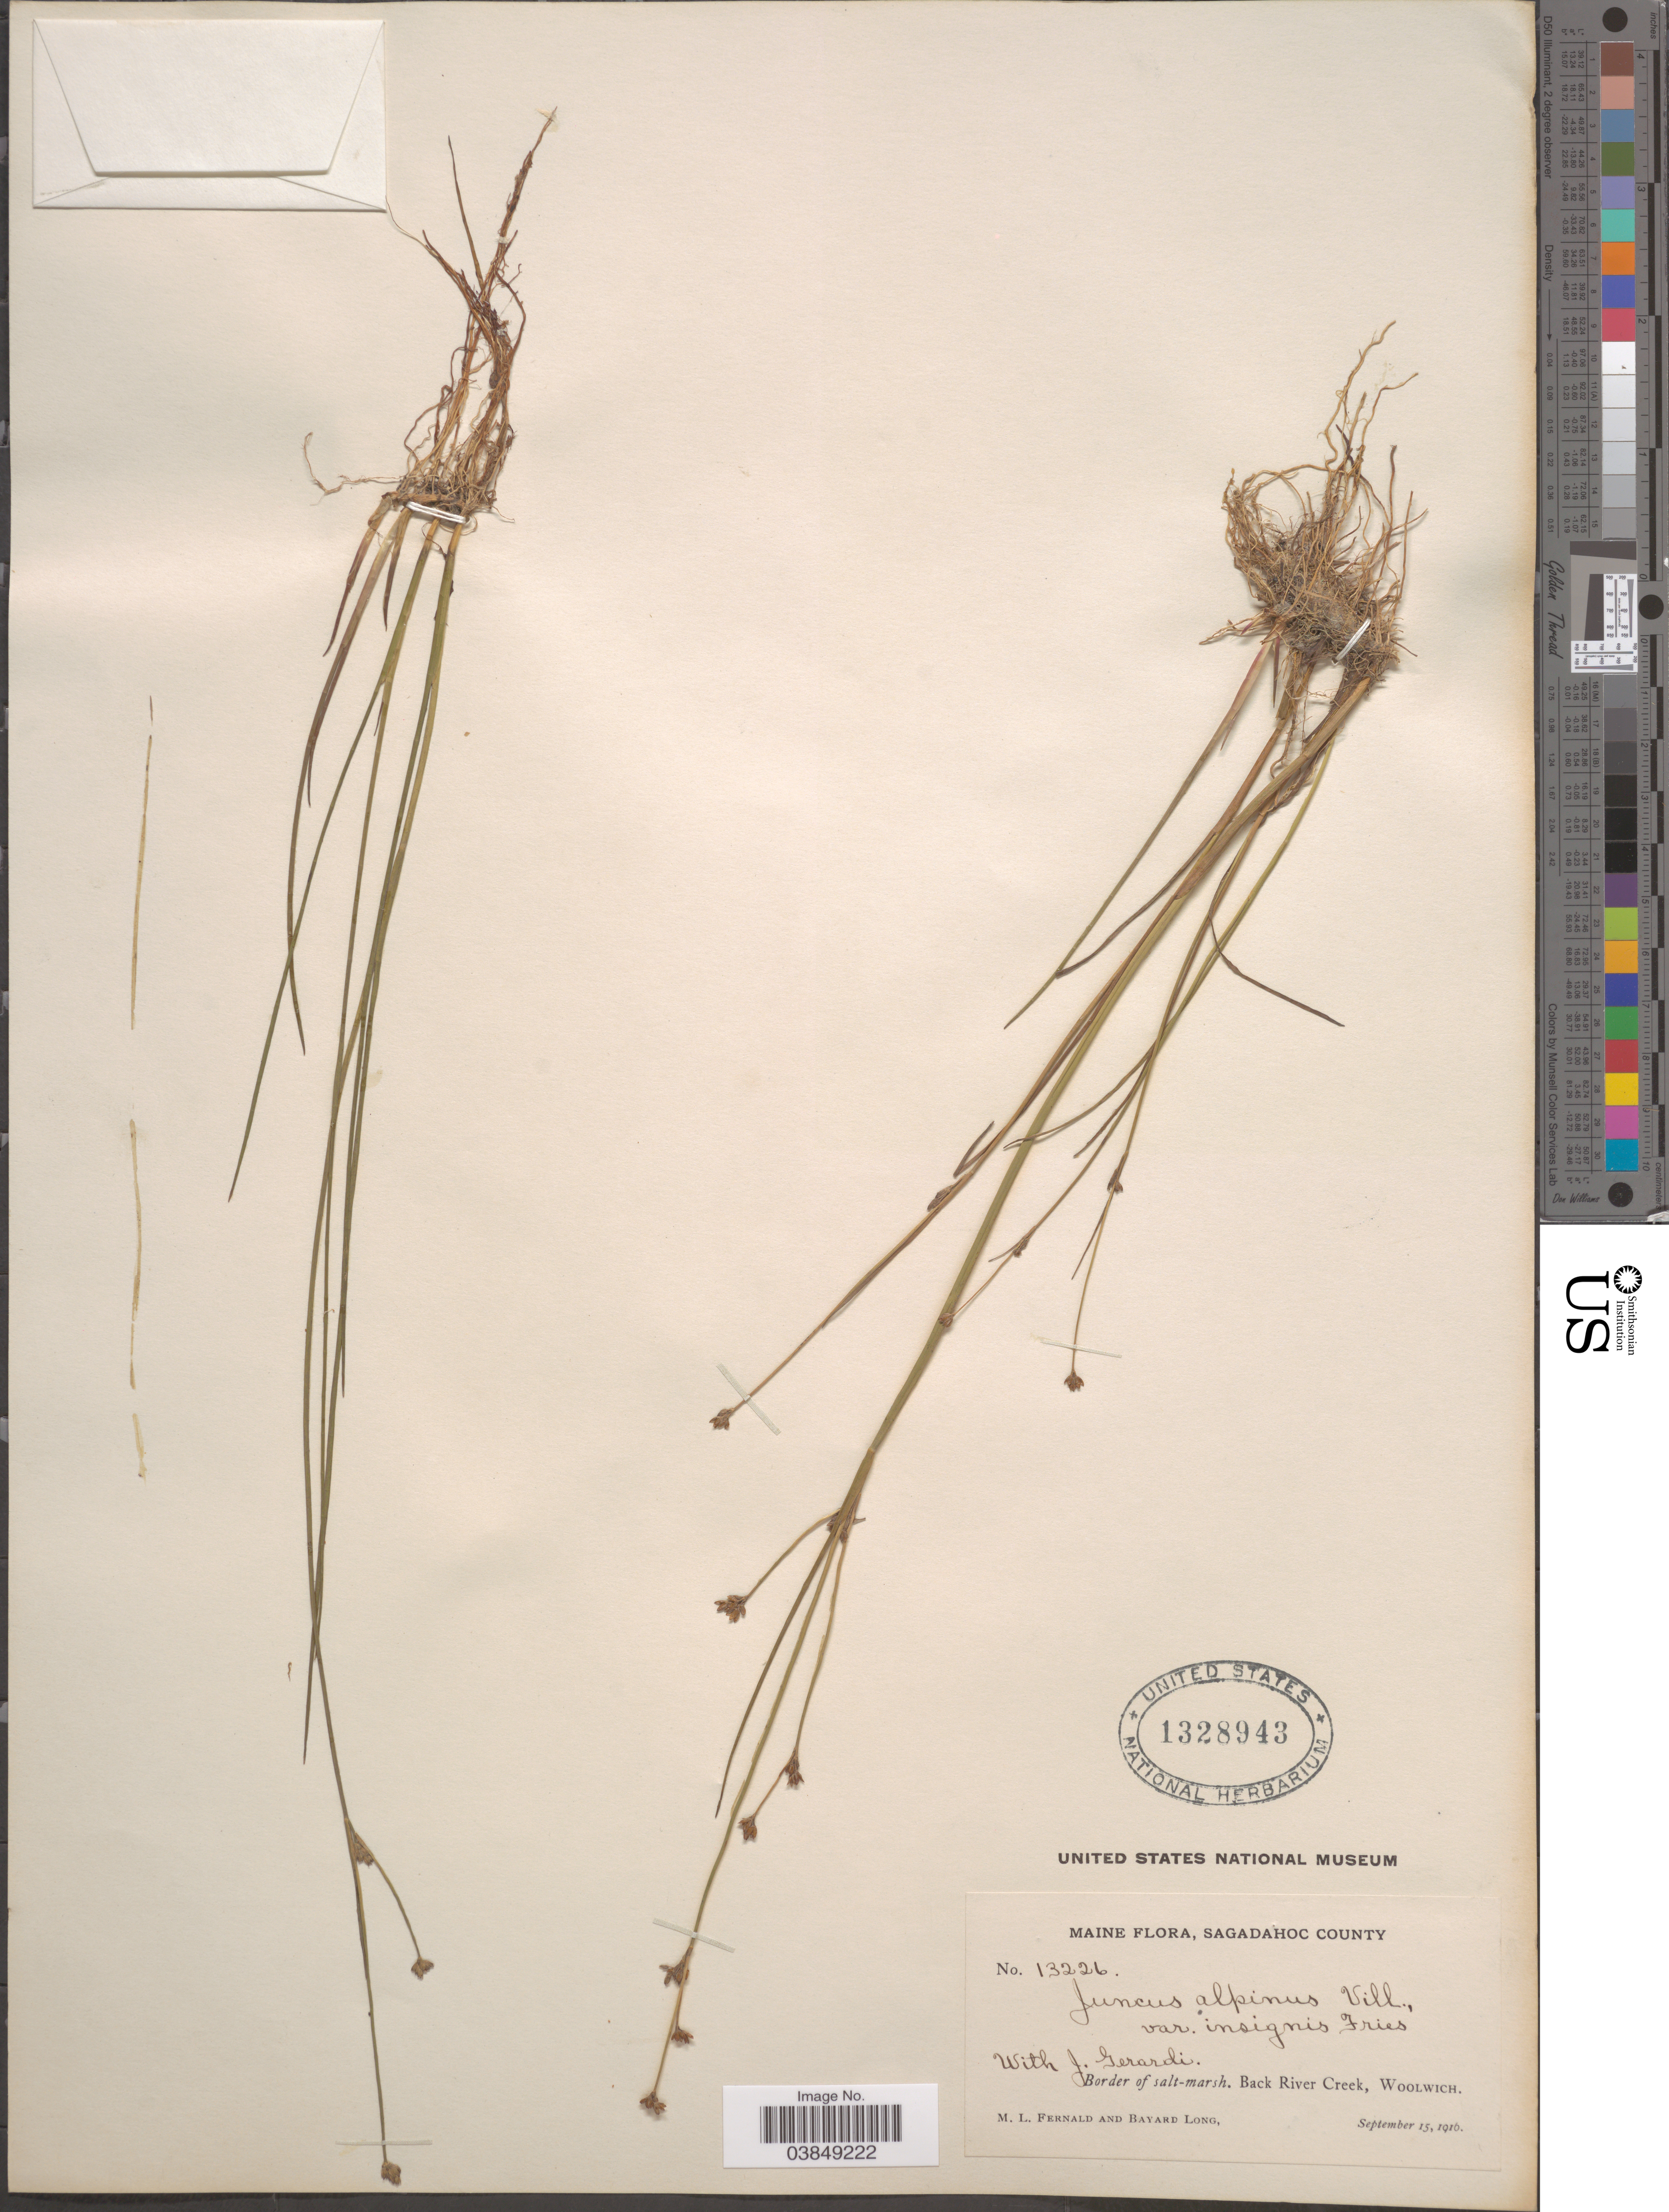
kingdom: Plantae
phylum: Tracheophyta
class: Liliopsida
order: Poales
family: Juncaceae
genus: Juncus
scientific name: Juncus alpinus var. rariflorus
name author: (Hartm.) Hartm.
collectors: M. L. Fernald & B. Long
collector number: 13226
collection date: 1916-09-15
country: United States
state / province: Maine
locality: Sagadahoc County. Border of salt-marsh. Back River Creek, Woolwich.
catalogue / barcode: US 1328943